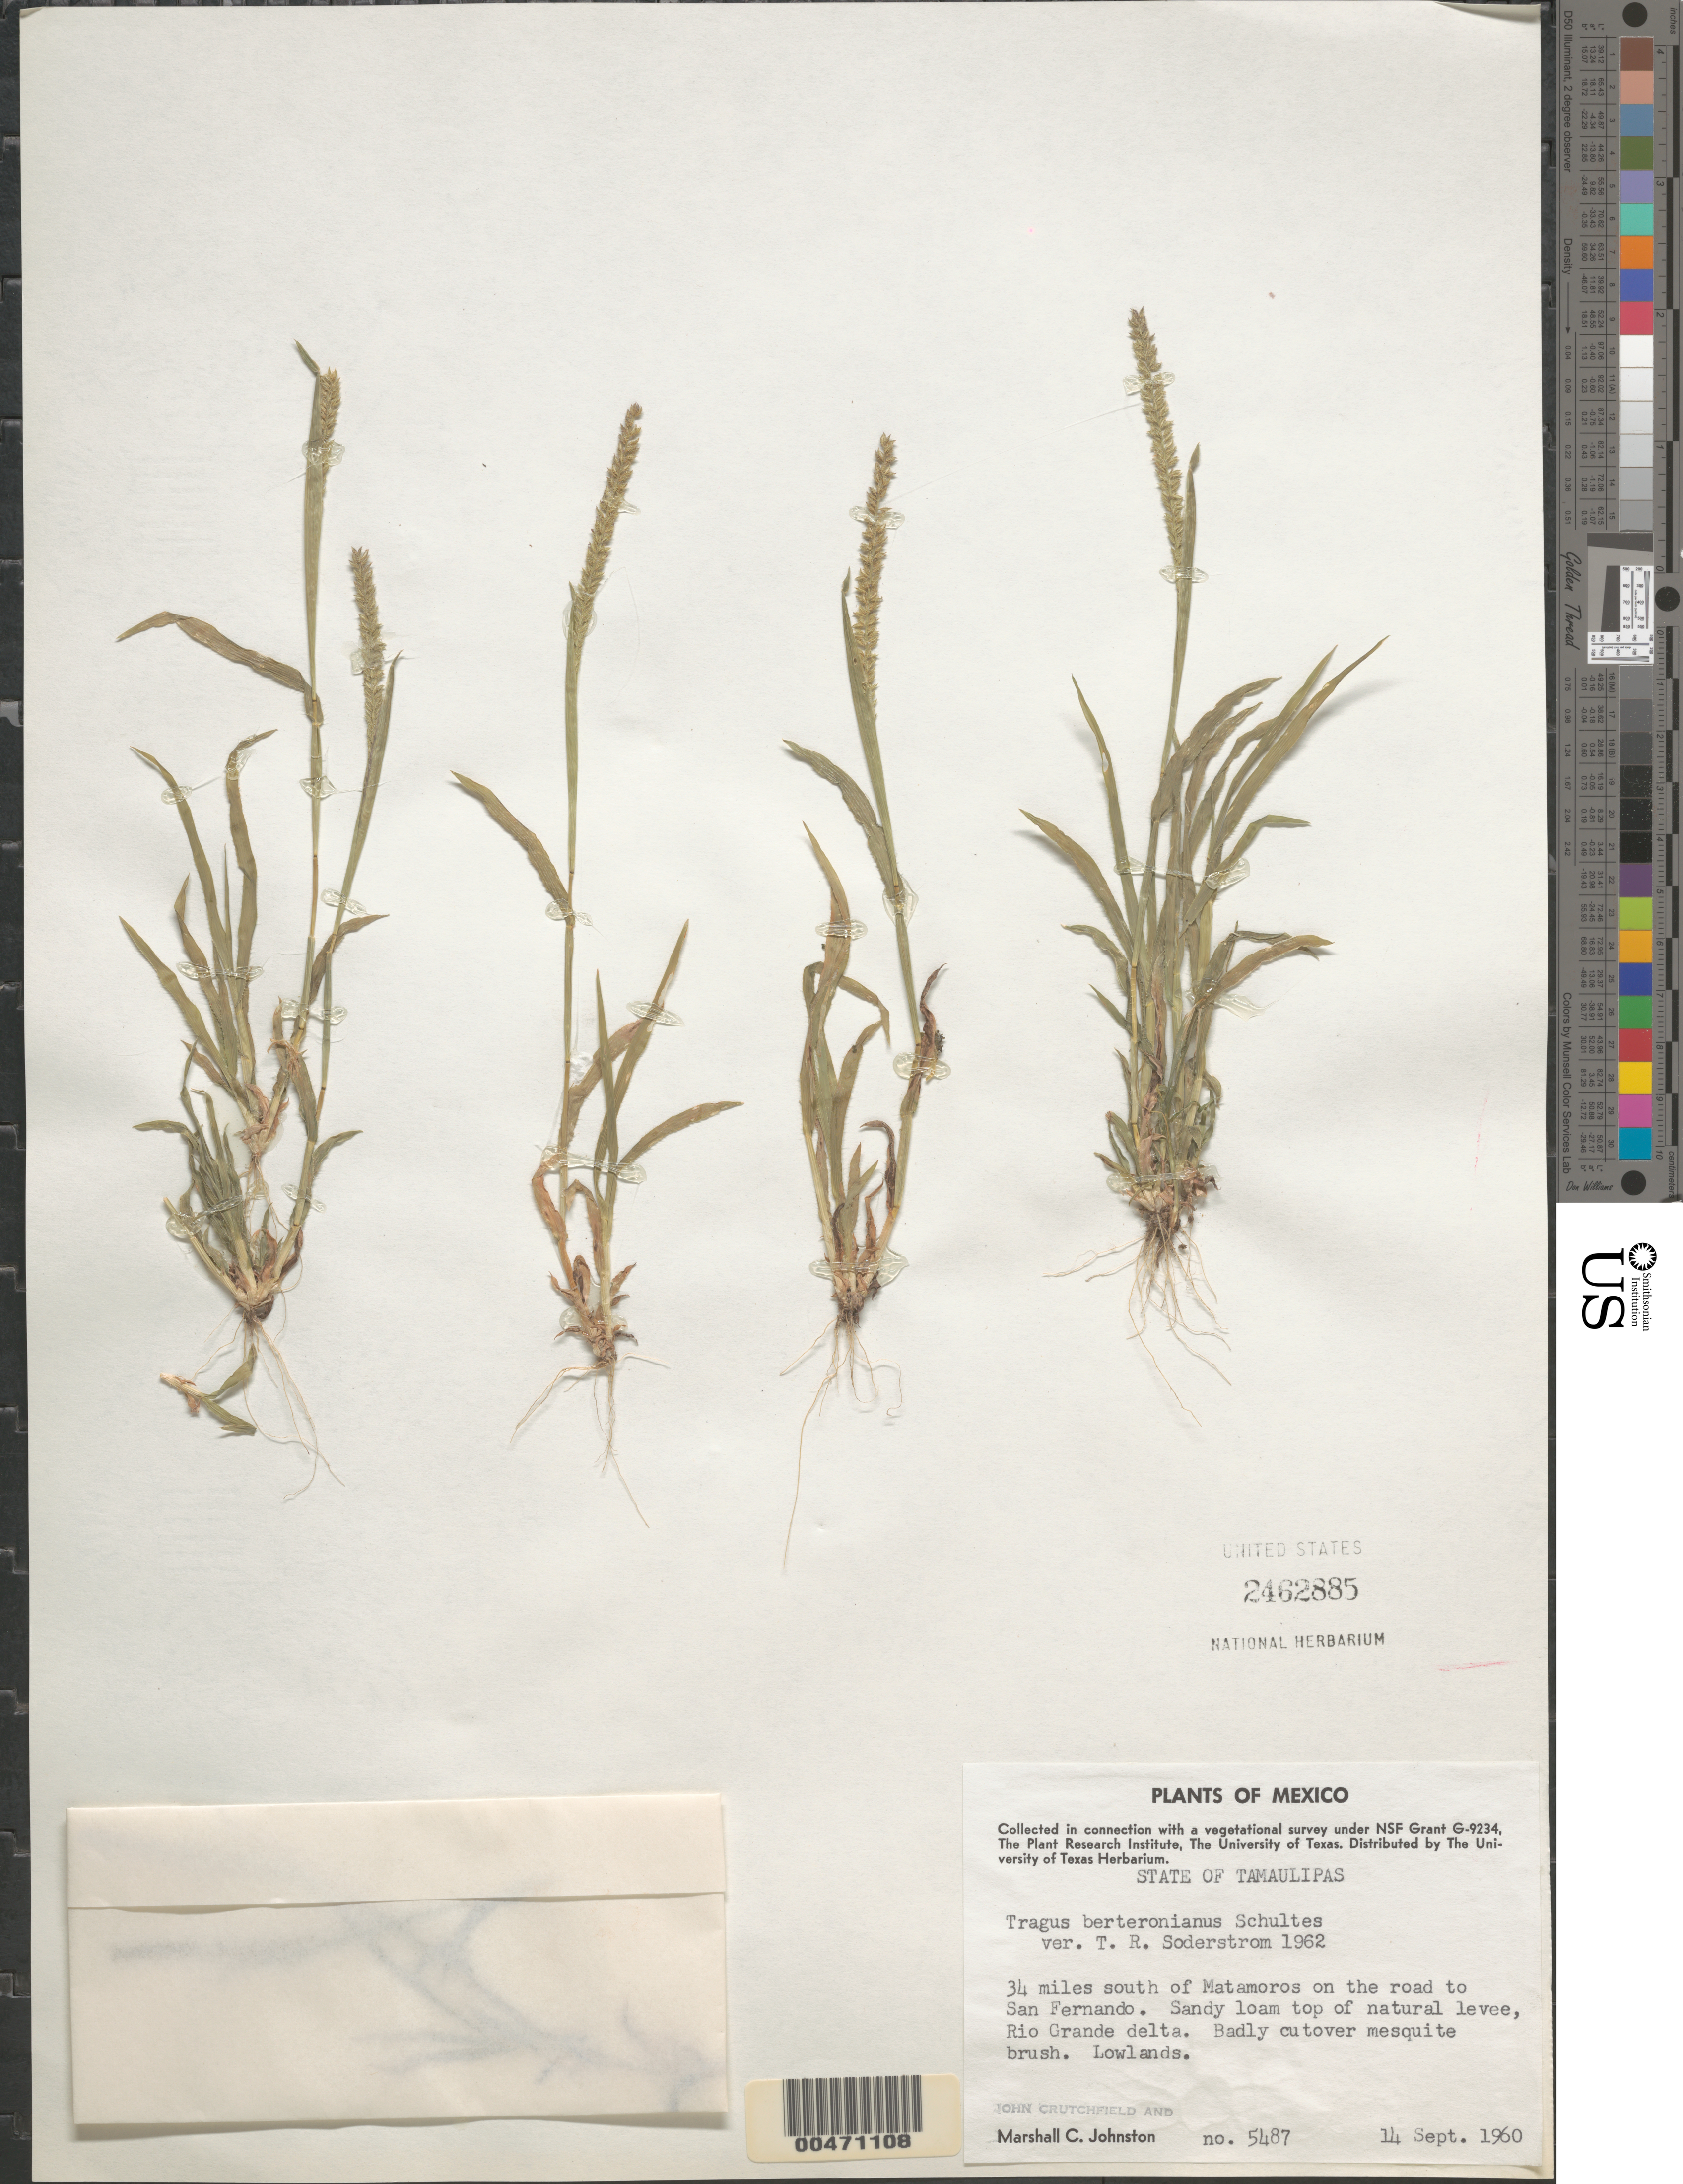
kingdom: Plantae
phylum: Tracheophyta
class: Liliopsida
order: Poales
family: Poaceae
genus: Tragus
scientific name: Tragus berteronianus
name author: Schult.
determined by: Soderstrom, T. R.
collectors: J. Crutchfield & M. Johnston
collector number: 5487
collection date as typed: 14 Sep 1960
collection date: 1960-09-14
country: Mexico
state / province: Tamaulipas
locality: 34 mi S of Matamoros on the rd to San Fernando, Rio Grande delta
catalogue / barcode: US 2462885